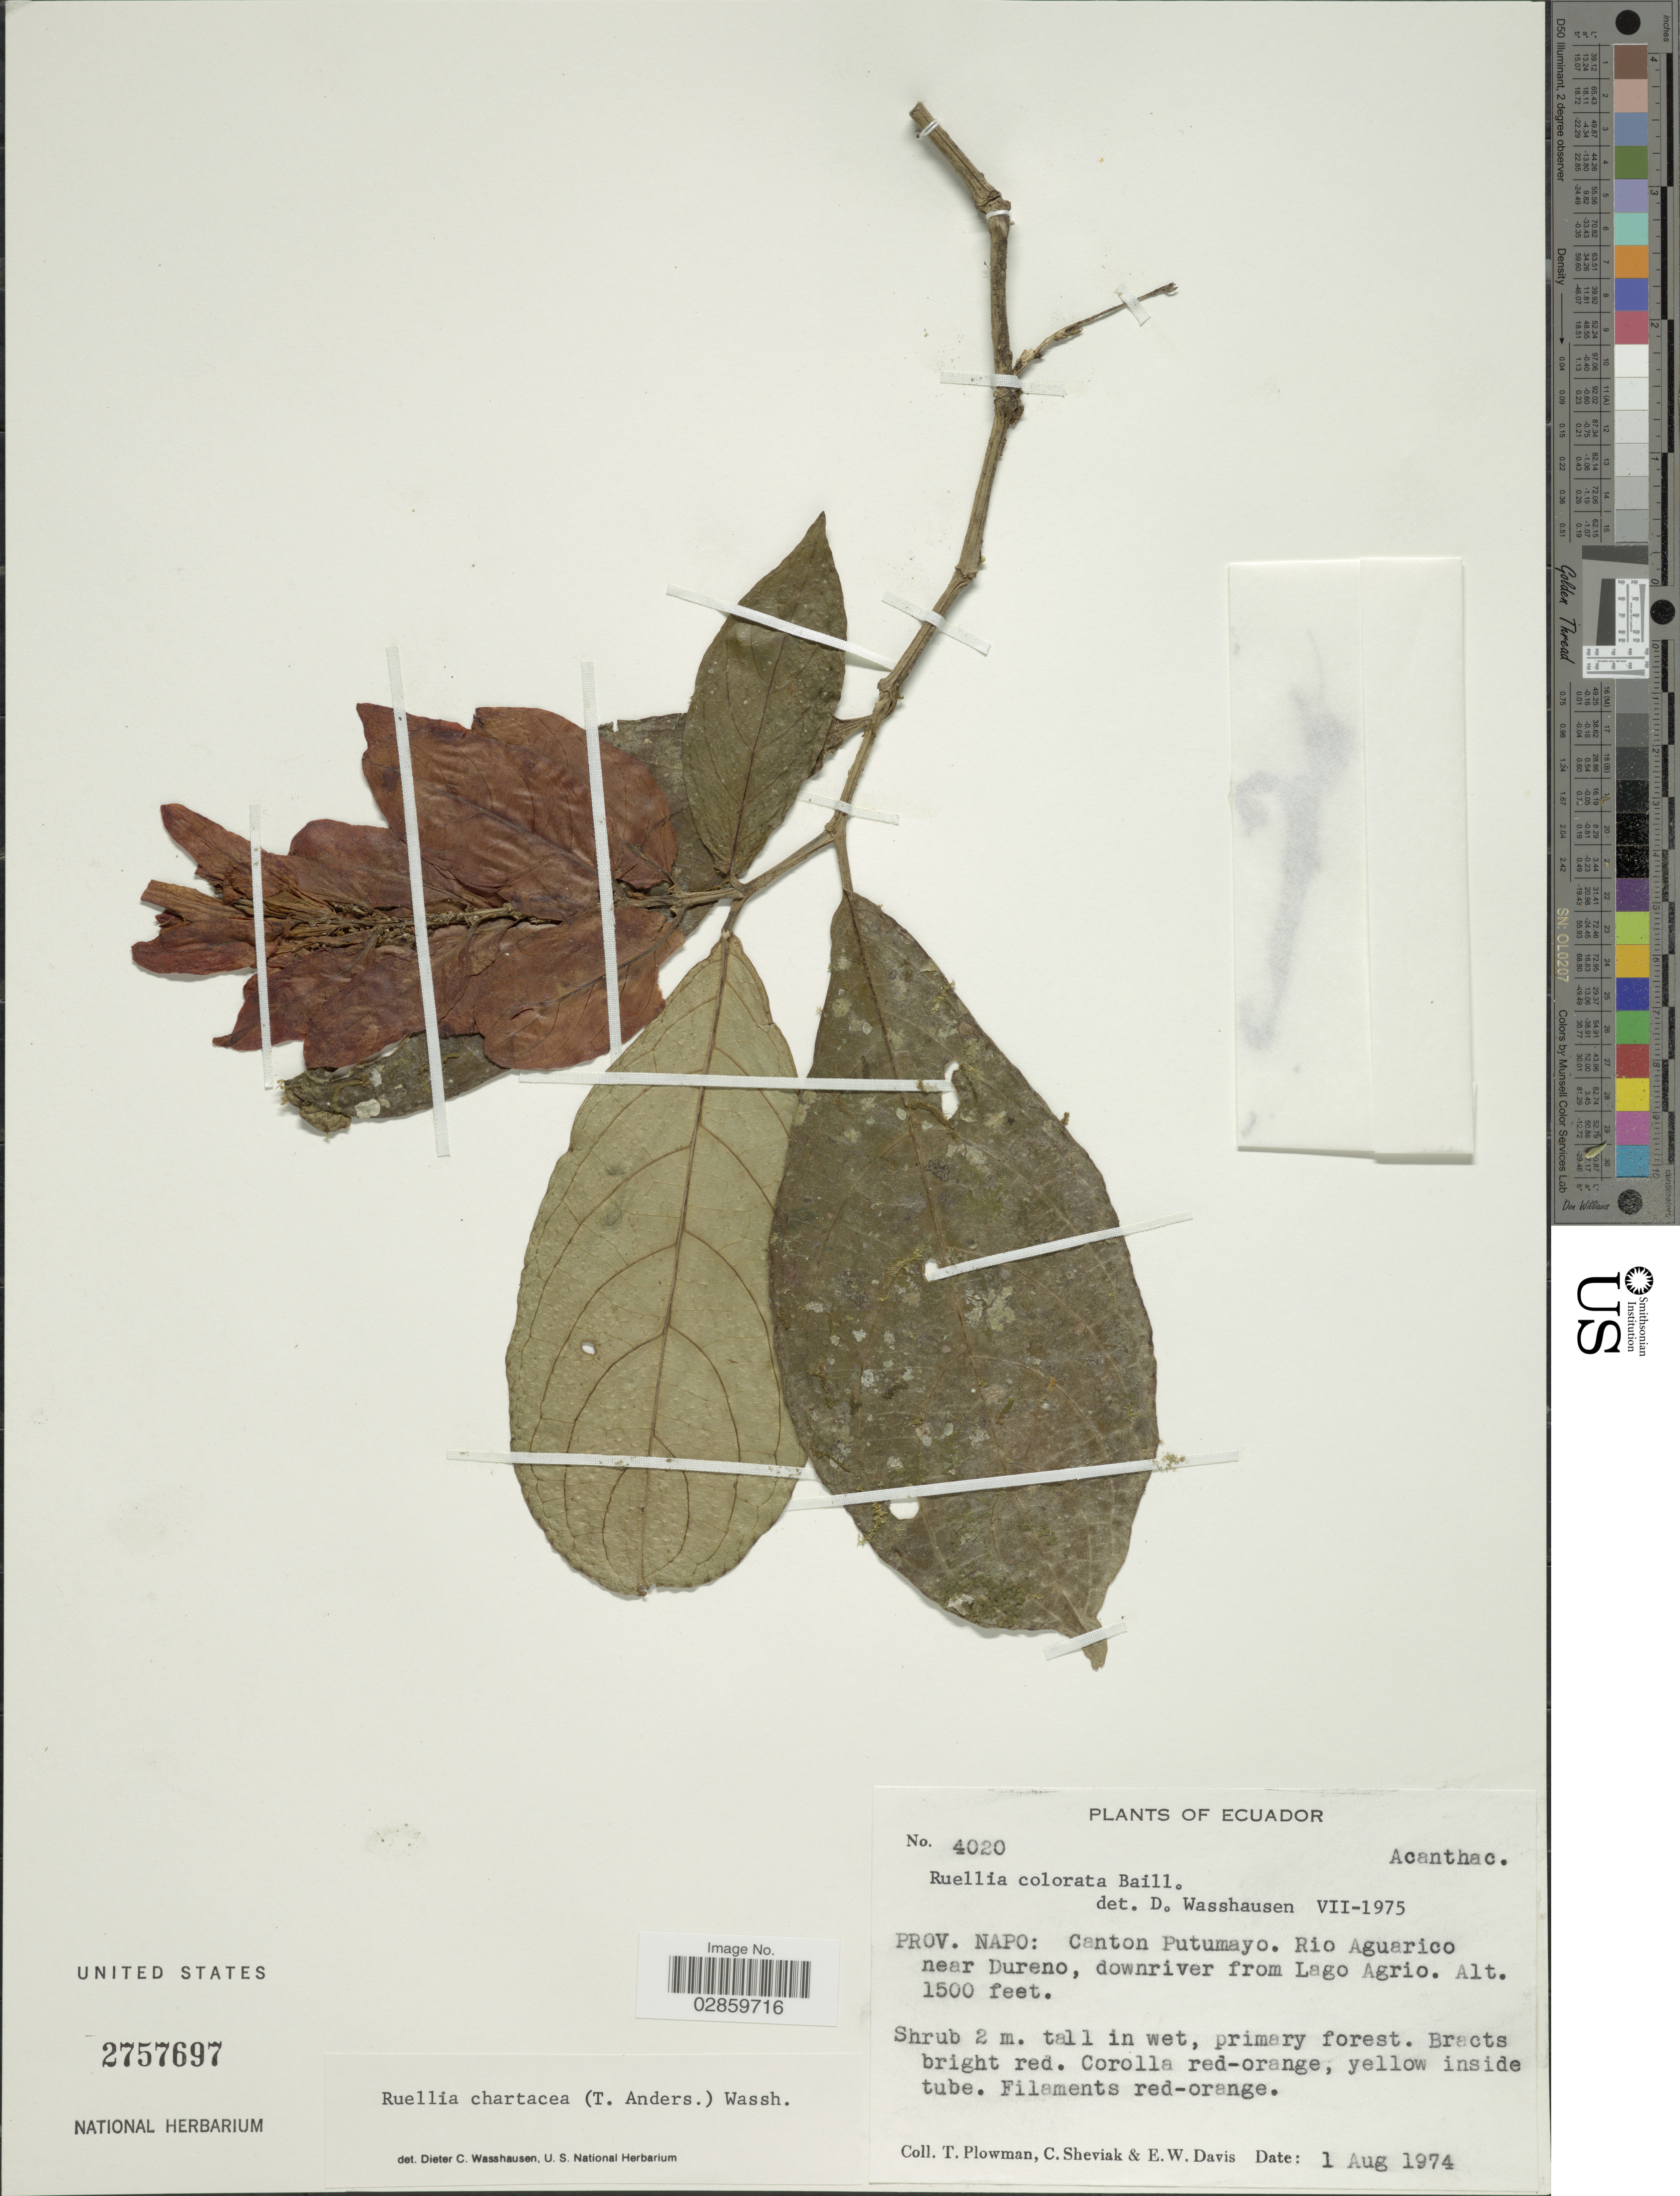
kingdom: Plantae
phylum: Tracheophyta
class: Magnoliopsida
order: Lamiales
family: Acanthaceae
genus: Ruellia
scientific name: Ruellia chartacea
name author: (T. Anderson) Wassh.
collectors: T. Plowman, C. J. Sheviak & E. W. Davis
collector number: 4020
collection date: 1974-08-01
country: Ecuador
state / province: Napo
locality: Canton Putumayo. Rio Aguarico near Dureno, downriver from Lago Agrio.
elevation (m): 457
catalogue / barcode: US 2757697